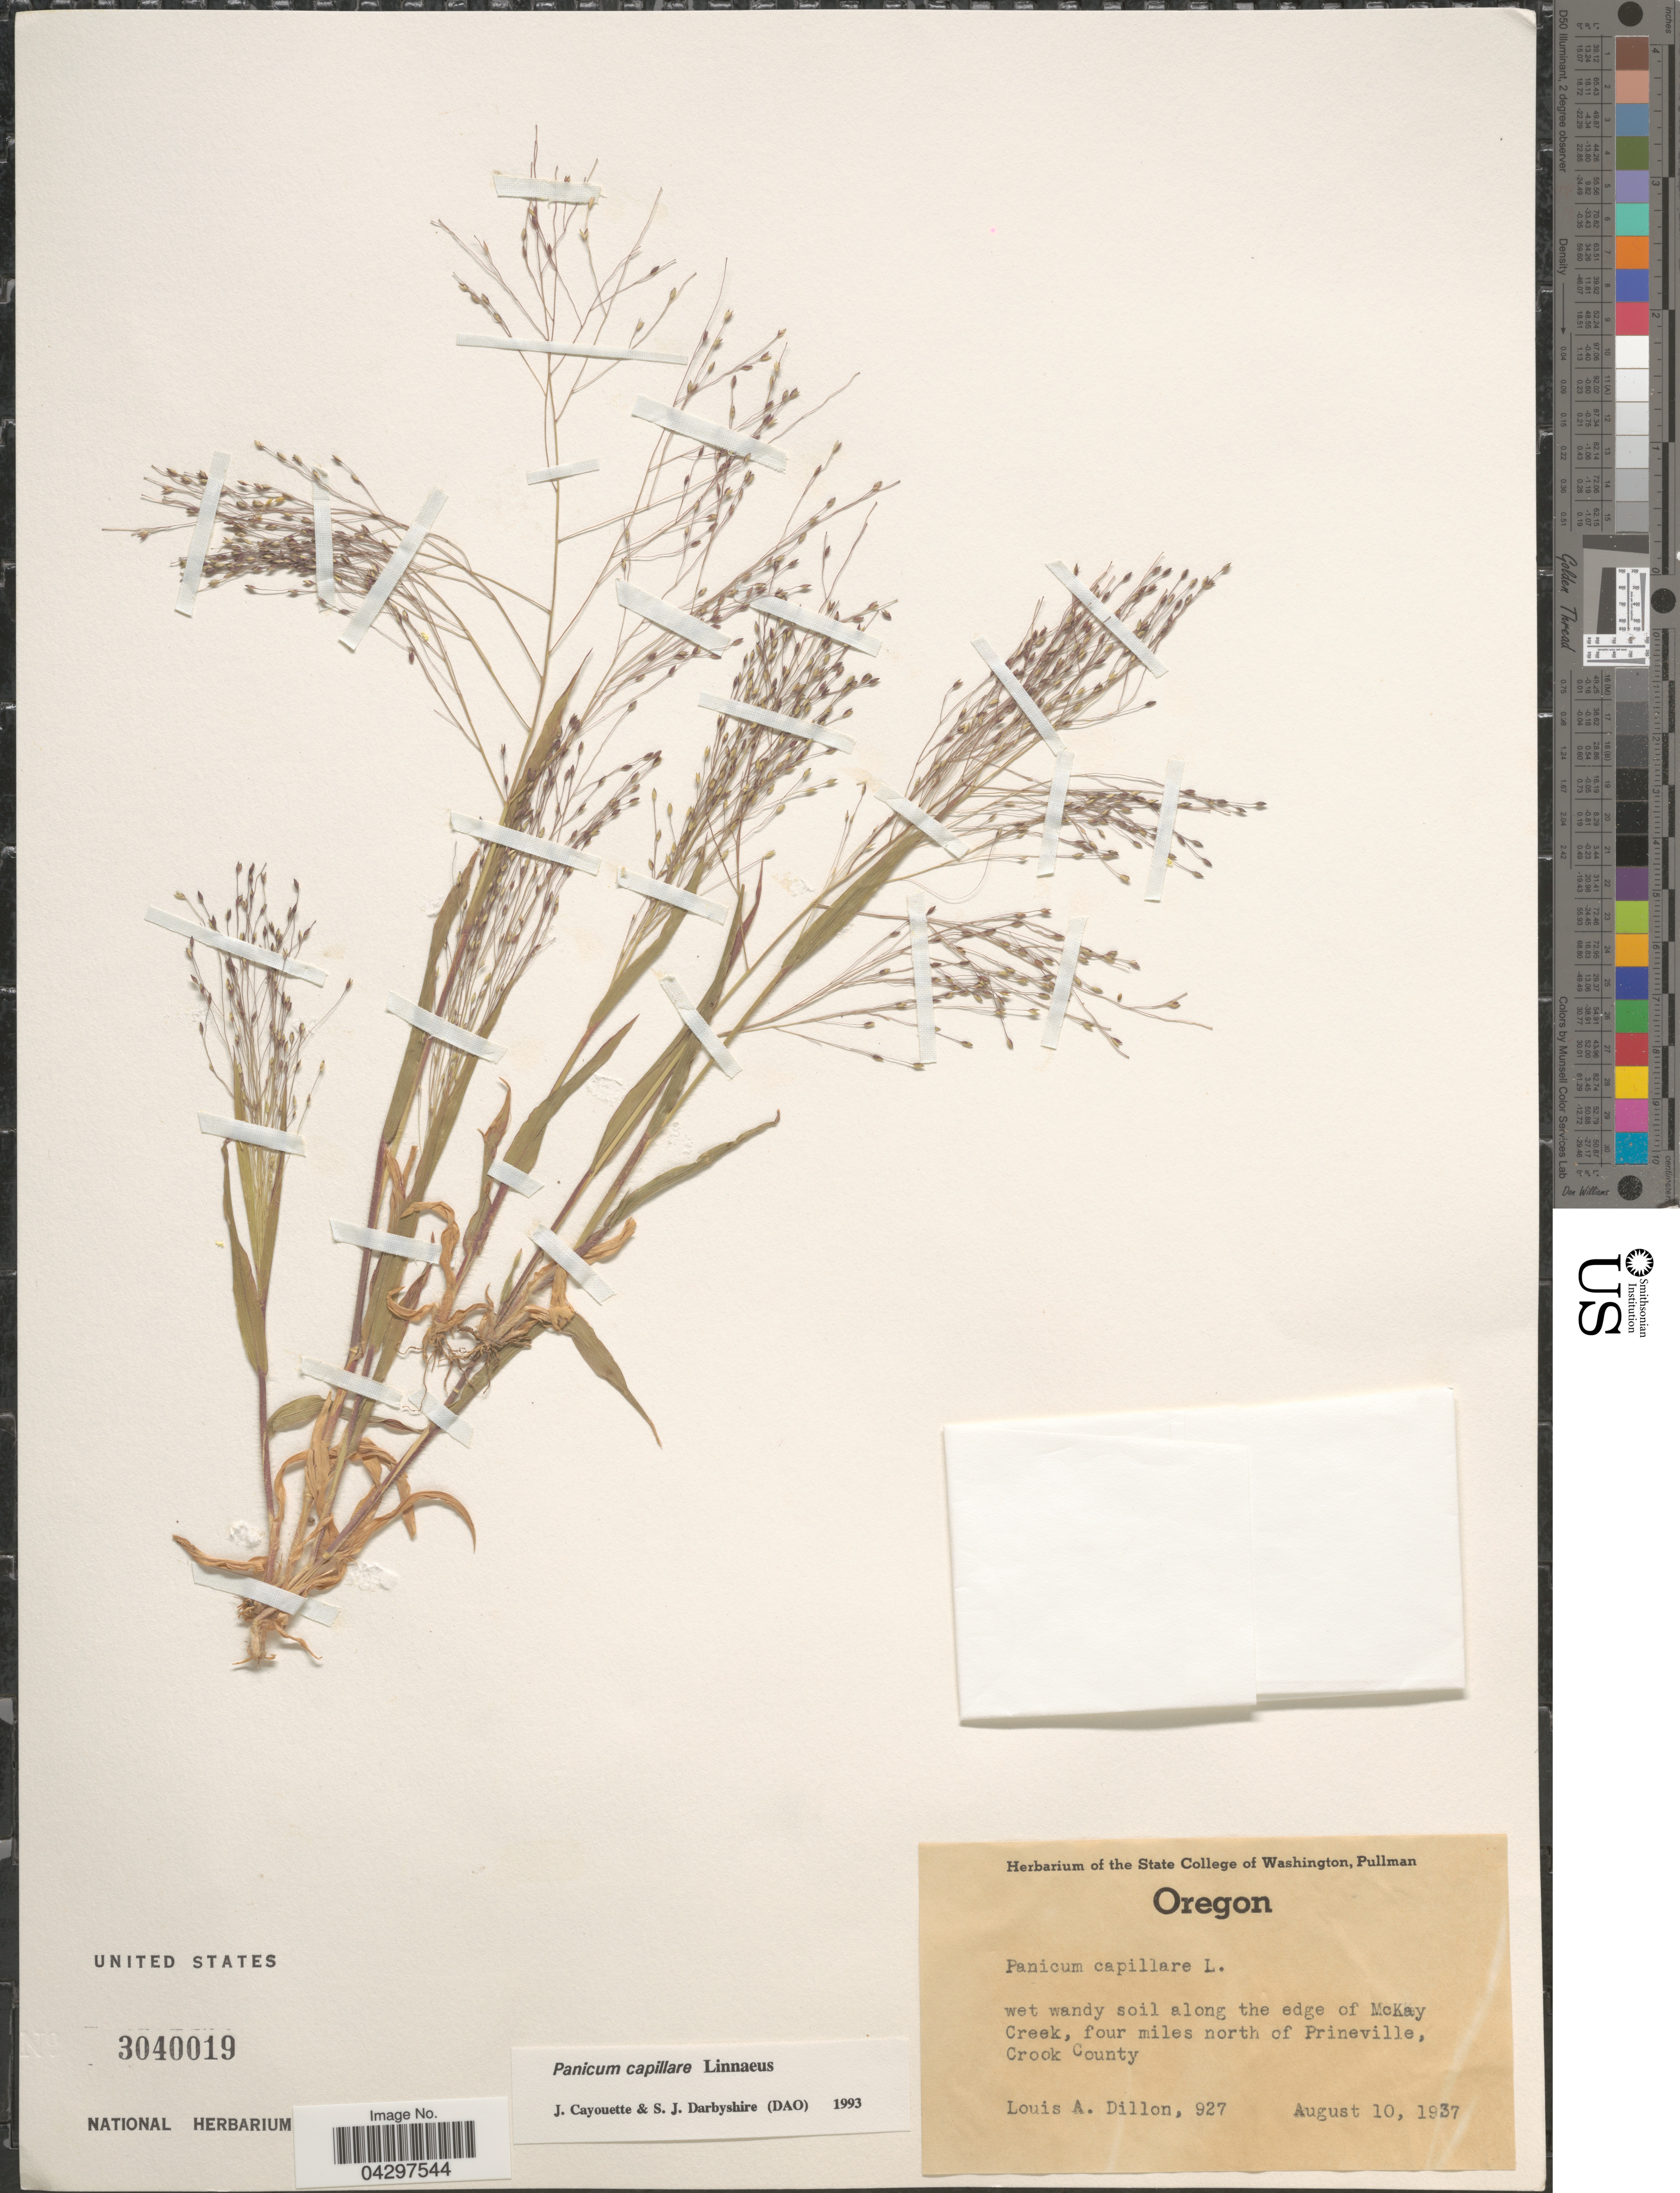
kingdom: Plantae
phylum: Tracheophyta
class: Liliopsida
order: Poales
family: Poaceae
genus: Panicum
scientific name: Panicum capillare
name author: L.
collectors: A. Dillon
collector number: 927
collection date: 1937-08-10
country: United States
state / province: Oregon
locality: Wet sandy soil along the edge of McKay Creek, four miles north of Prineville, Crook County.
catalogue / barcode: US 3040019